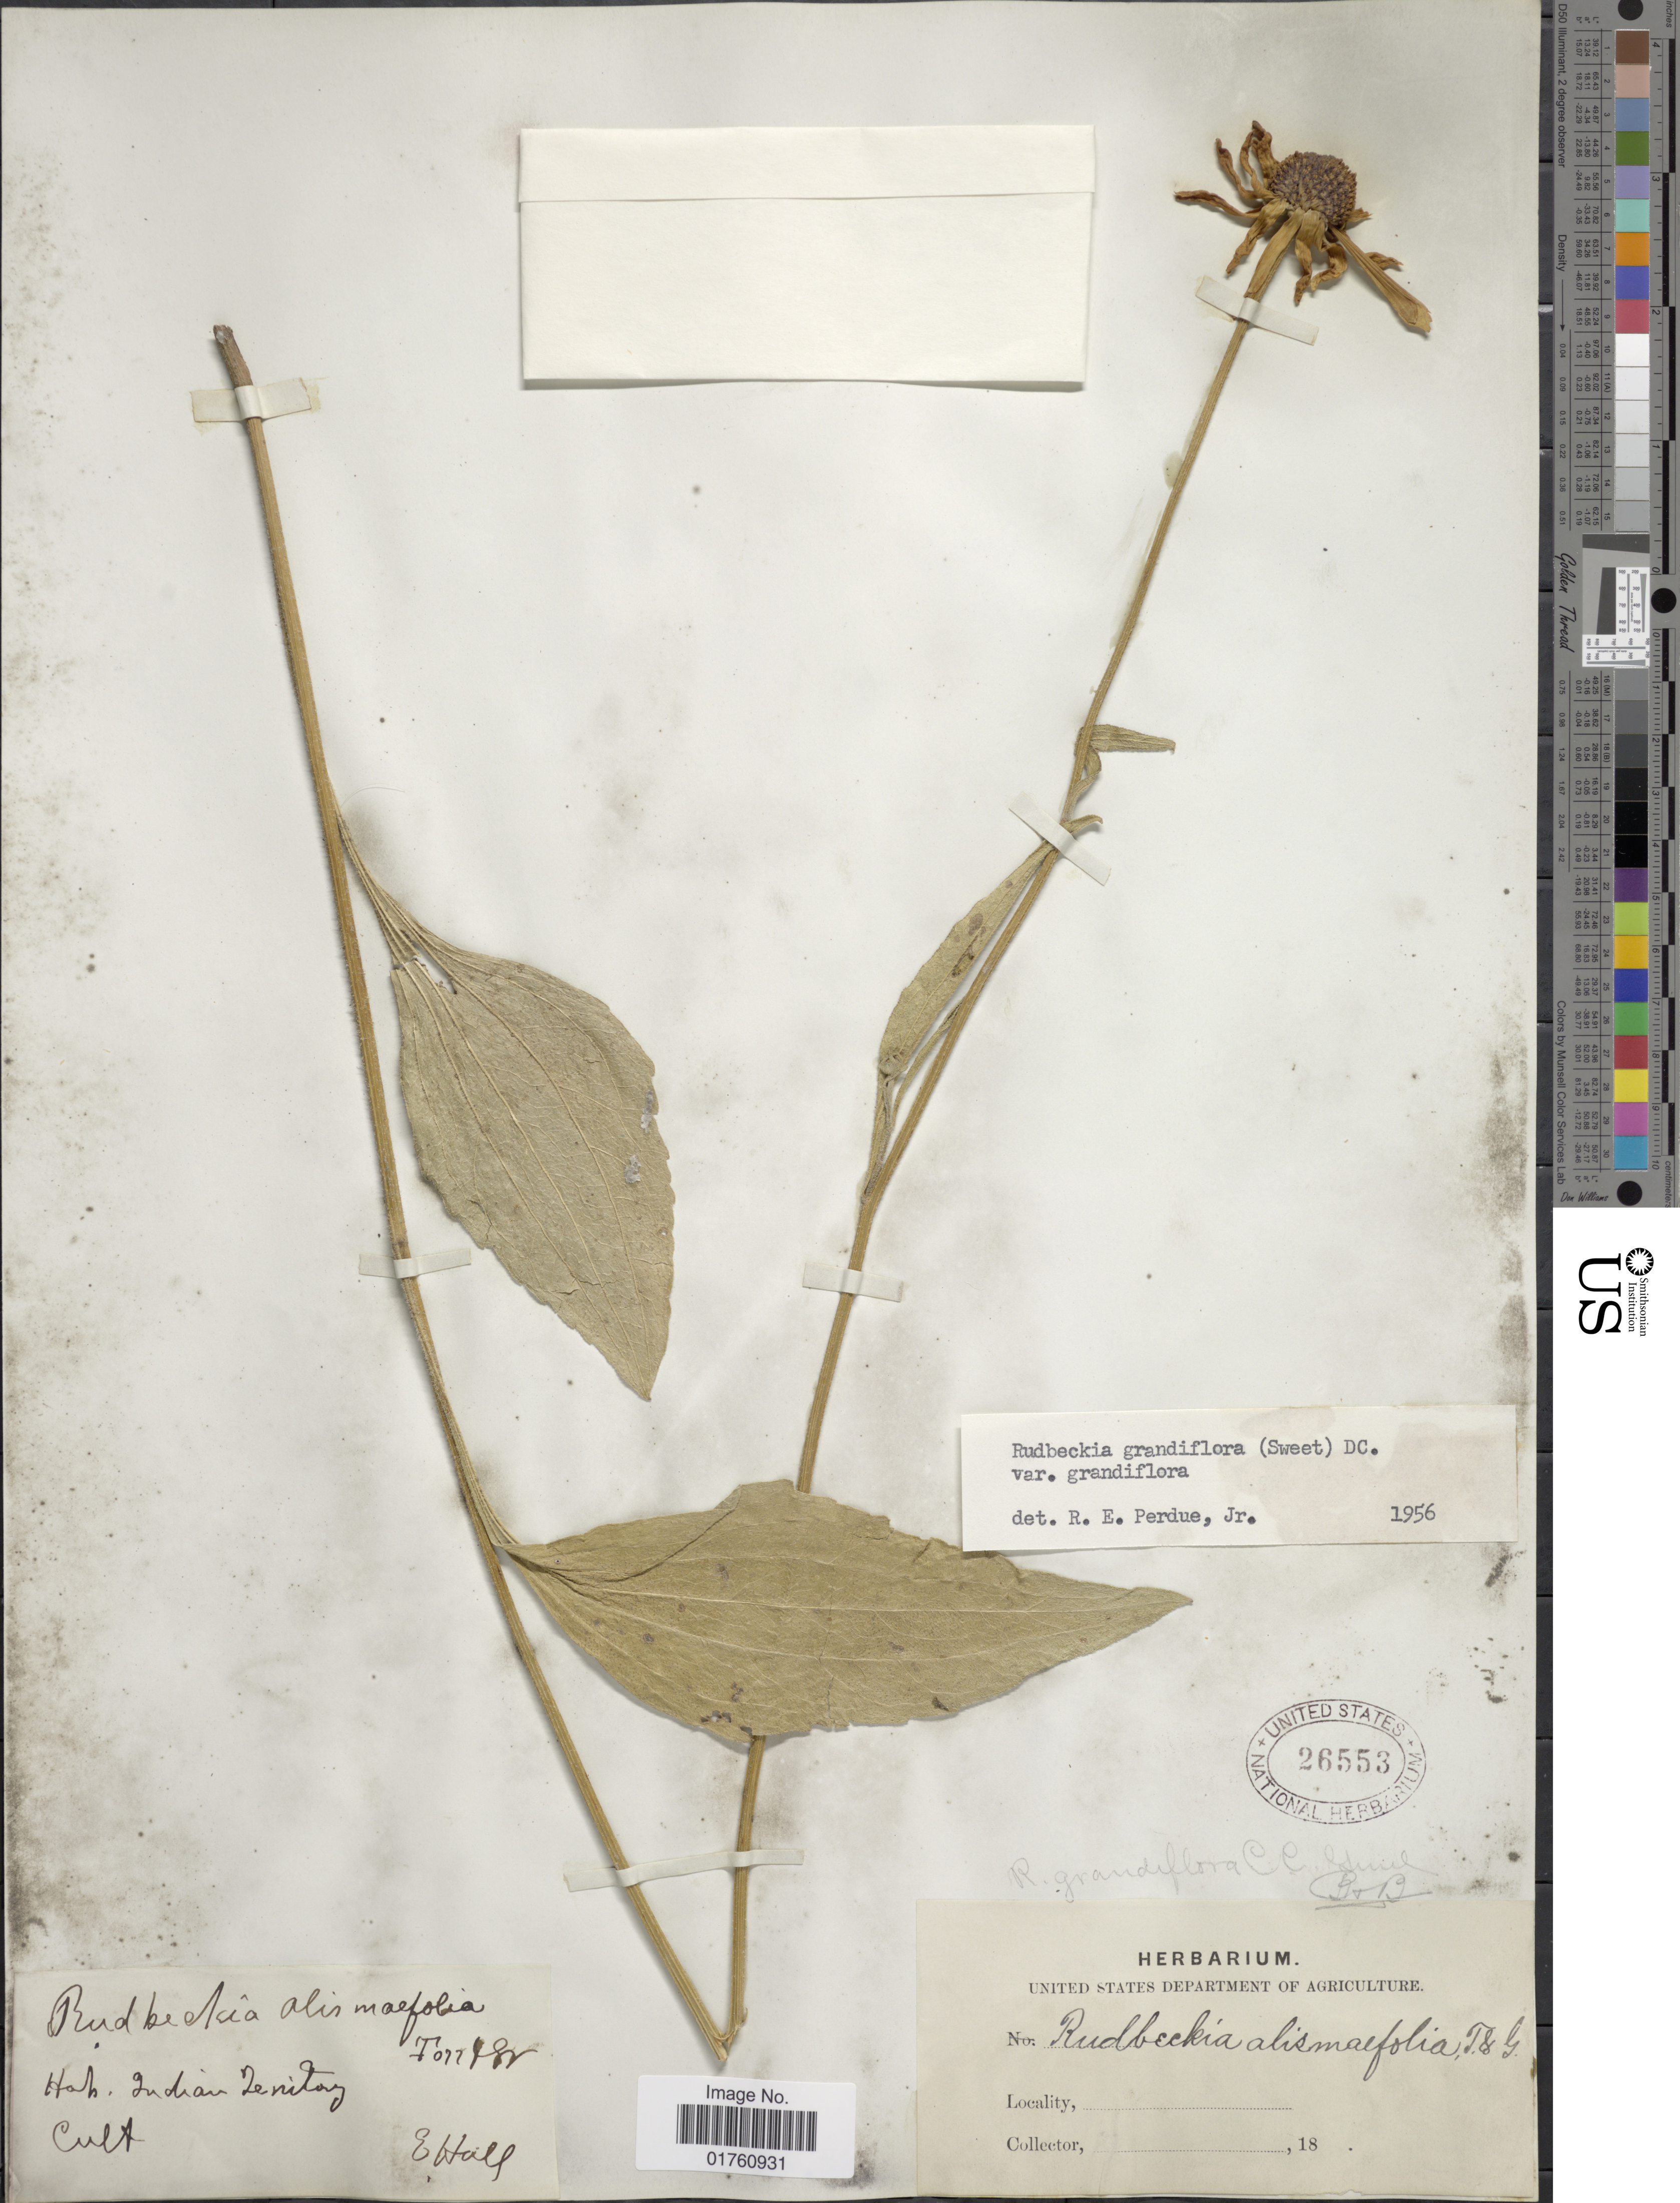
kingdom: Plantae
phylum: Tracheophyta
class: Magnoliopsida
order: Asterales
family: Asteraceae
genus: Rudbeckia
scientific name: Rudbeckia grandiflora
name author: (Sweet) J.F. Gmel. ex DC.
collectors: E. Hall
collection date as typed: Transcribed d/m/y: //18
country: United States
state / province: Oklahoma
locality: Indian Territory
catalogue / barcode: US 26553